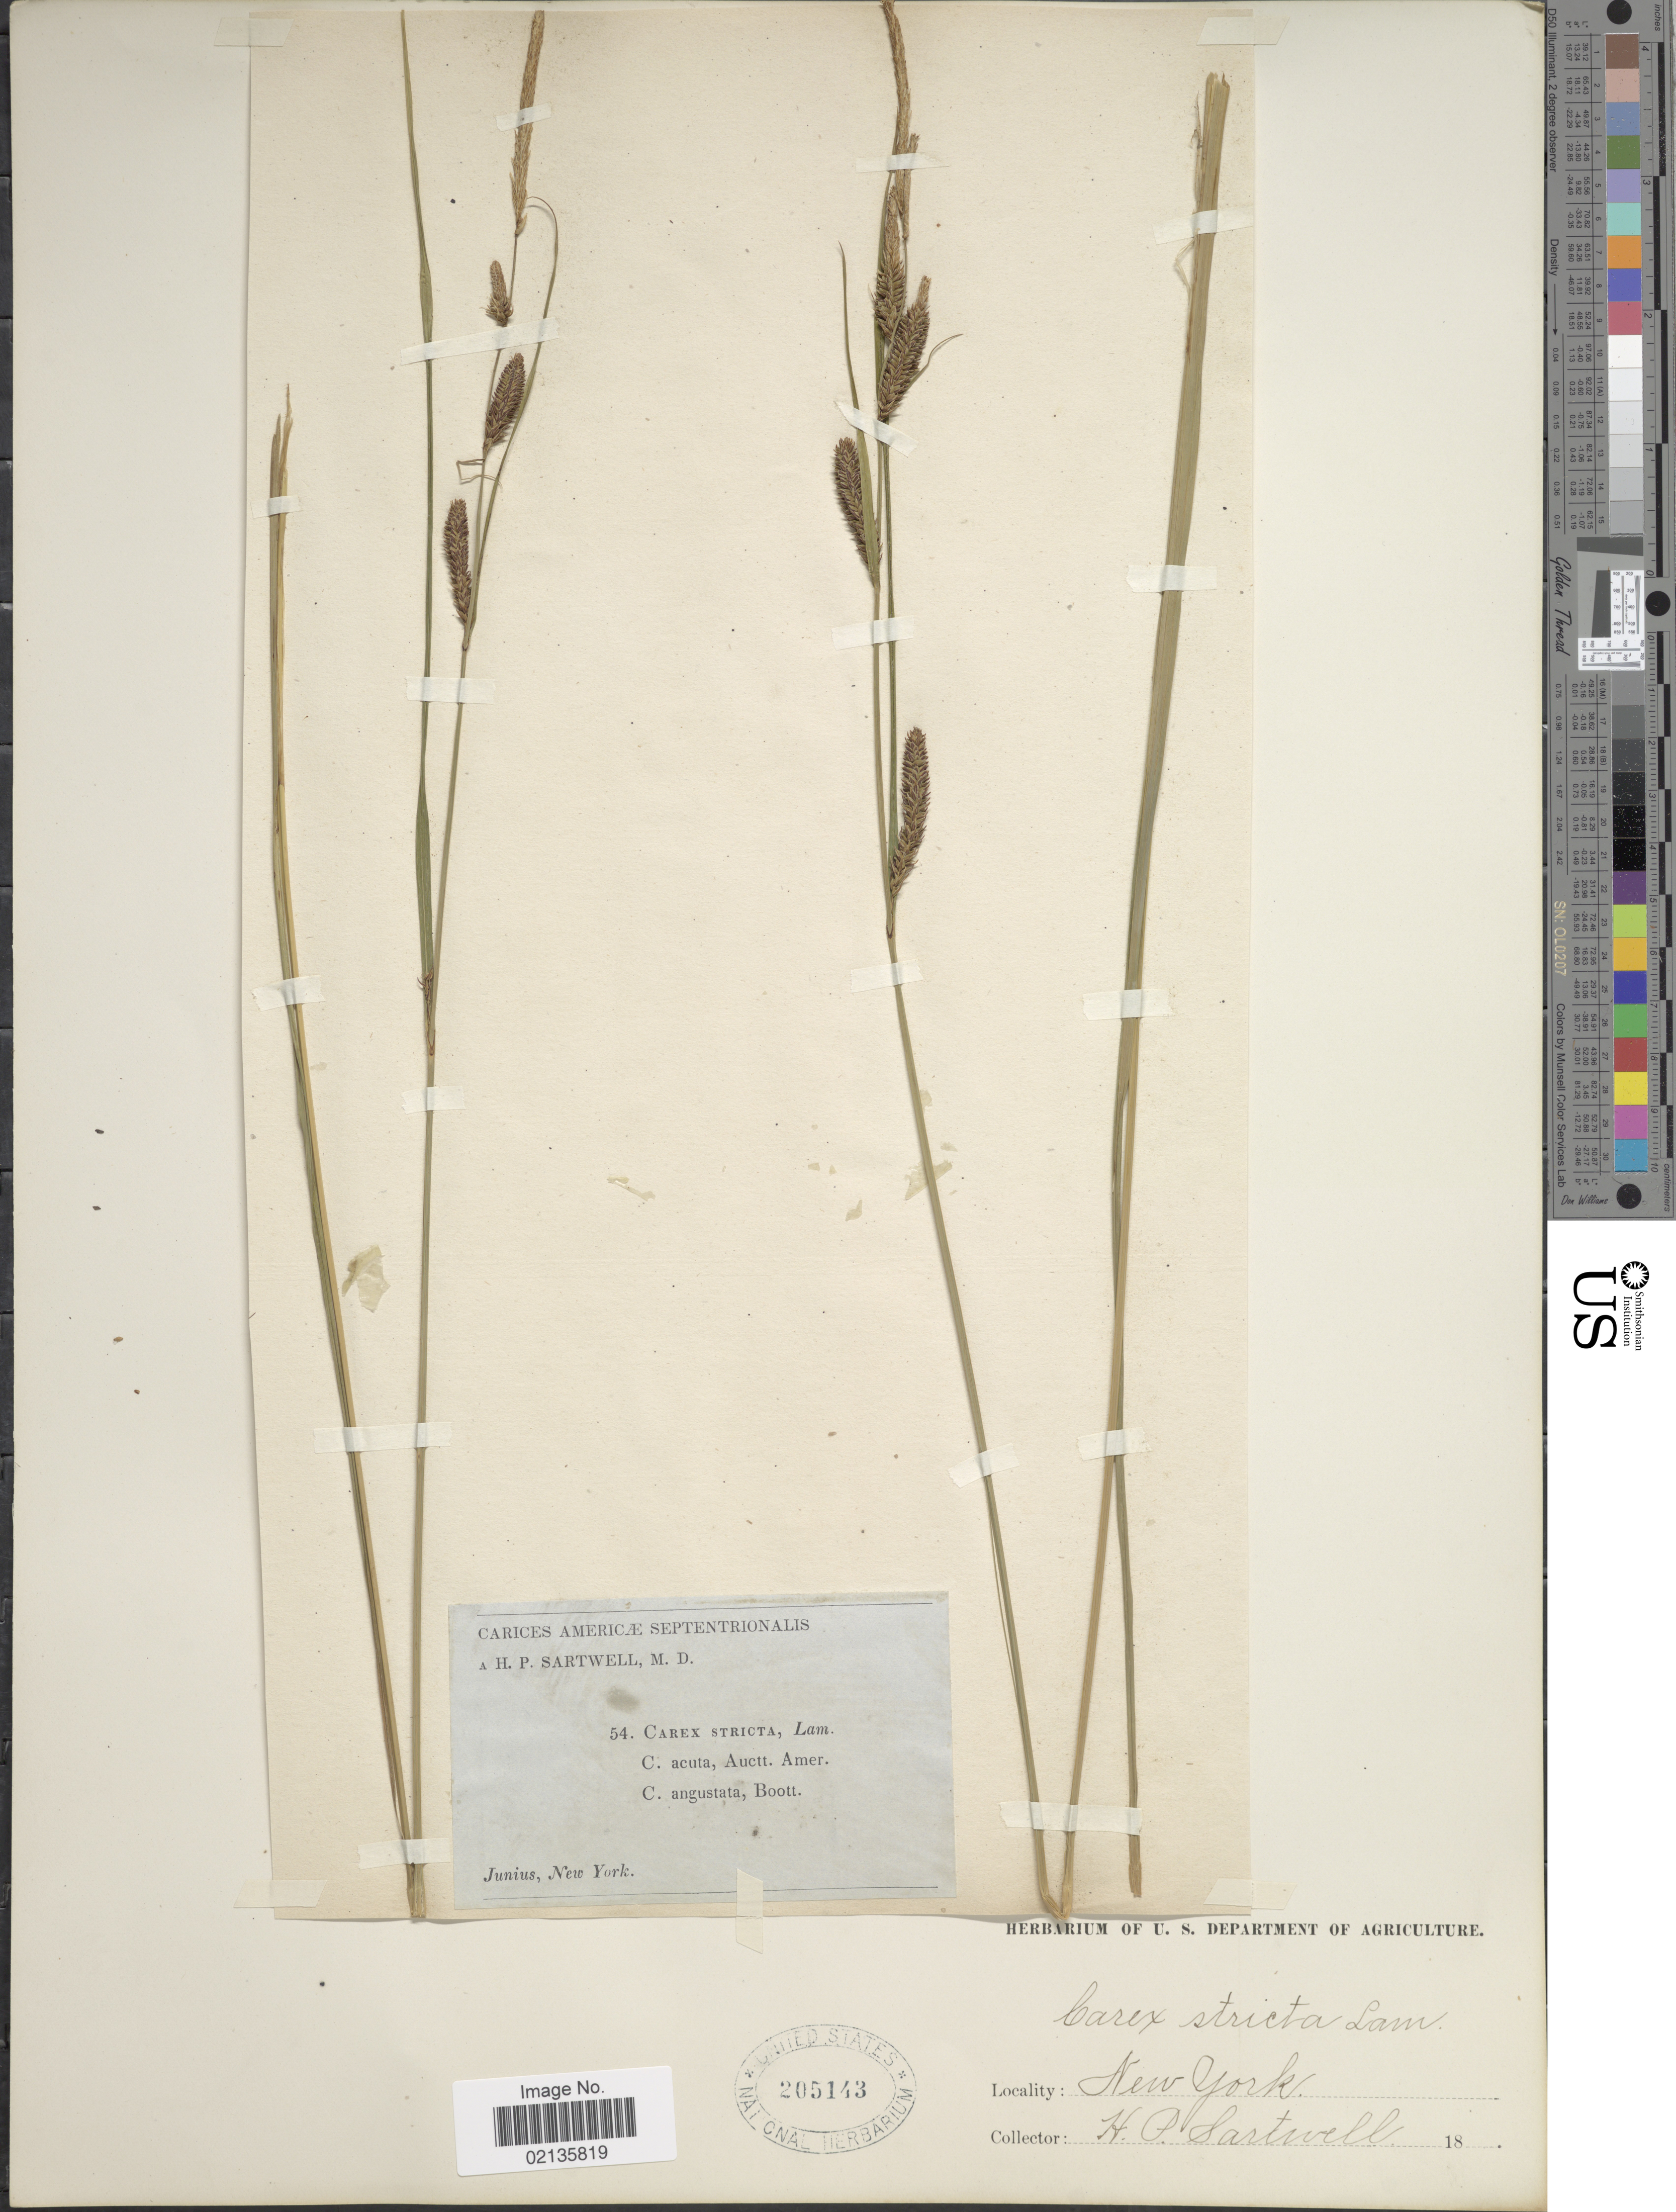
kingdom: Plantae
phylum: Tracheophyta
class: Liliopsida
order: Poales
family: Cyperaceae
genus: Carex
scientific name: Carex stricta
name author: Lam.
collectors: H. P. Sartwell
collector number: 54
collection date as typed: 18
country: United States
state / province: New York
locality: Junius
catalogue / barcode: US 205143